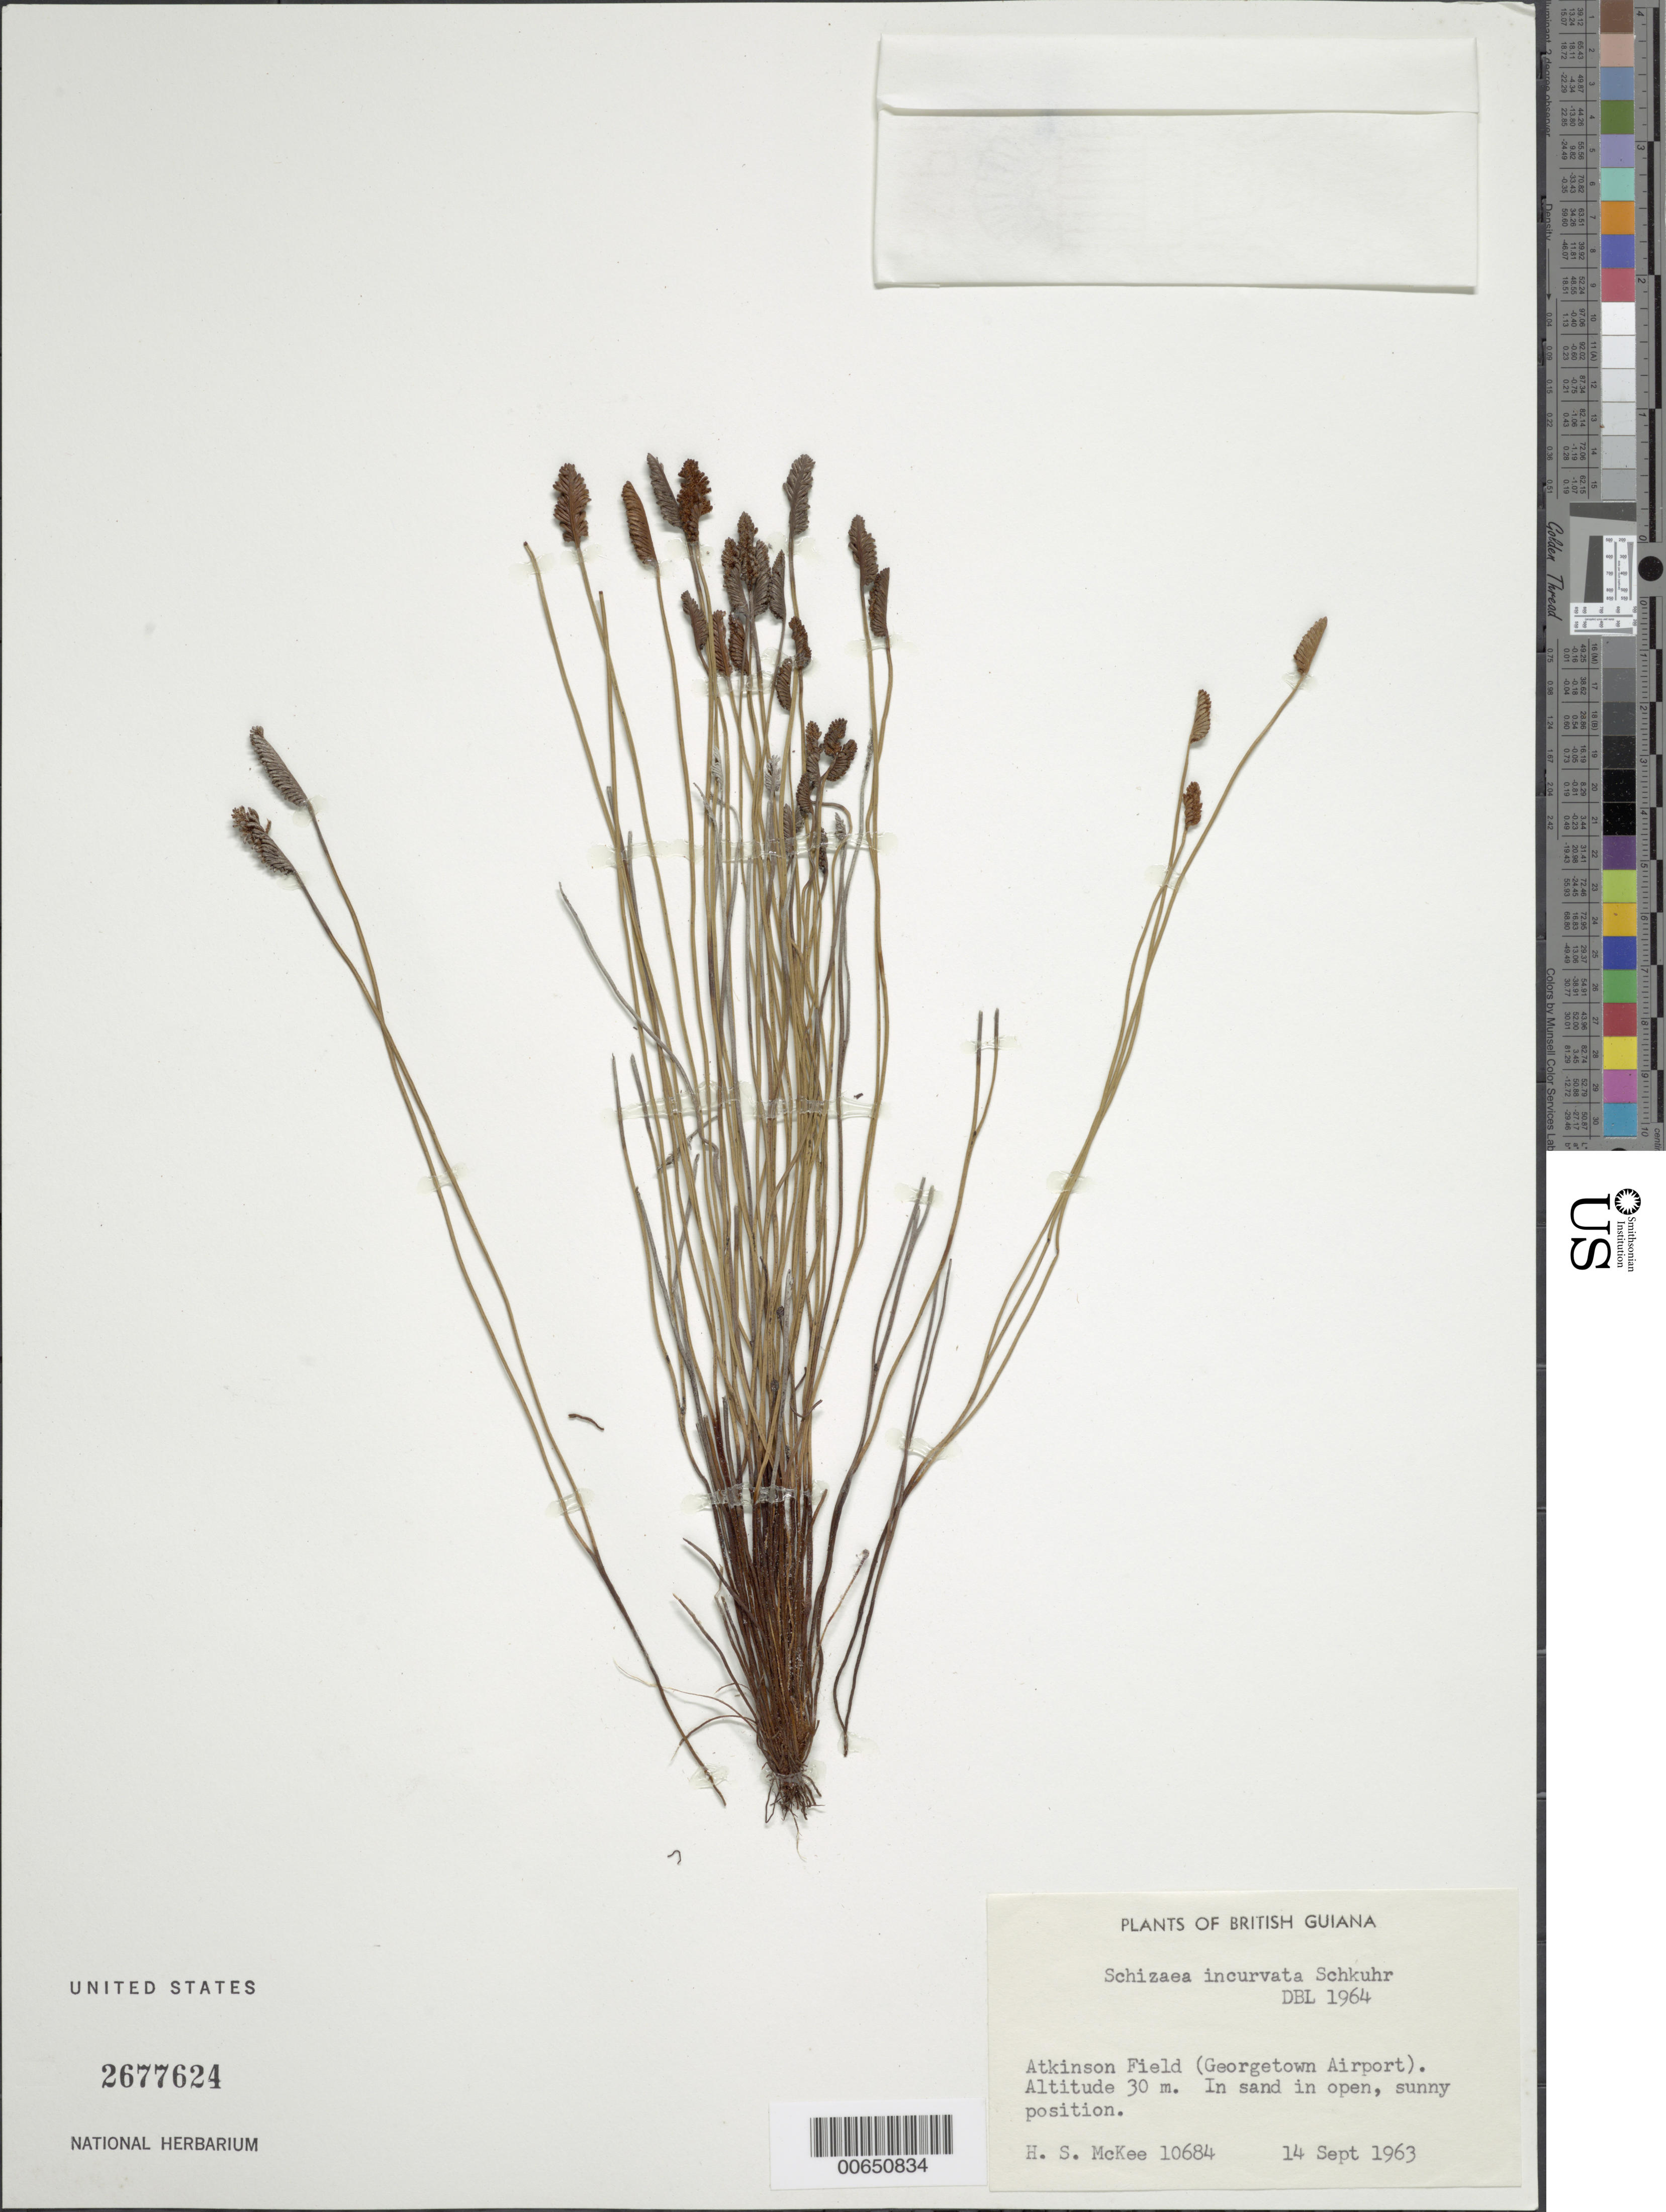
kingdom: Plantae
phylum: Tracheophyta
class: Polypodiopsida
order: Schizaeales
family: Schizaeaceae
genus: Schizaea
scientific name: Schizaea incurvata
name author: Schkuhr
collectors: H. S. McKee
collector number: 10684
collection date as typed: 14-Sep-63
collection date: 1963-09-14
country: Guyana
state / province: Demerara-Mahaica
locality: Atkinson Field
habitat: Sand in open, sunny position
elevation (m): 40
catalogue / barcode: US 2677624